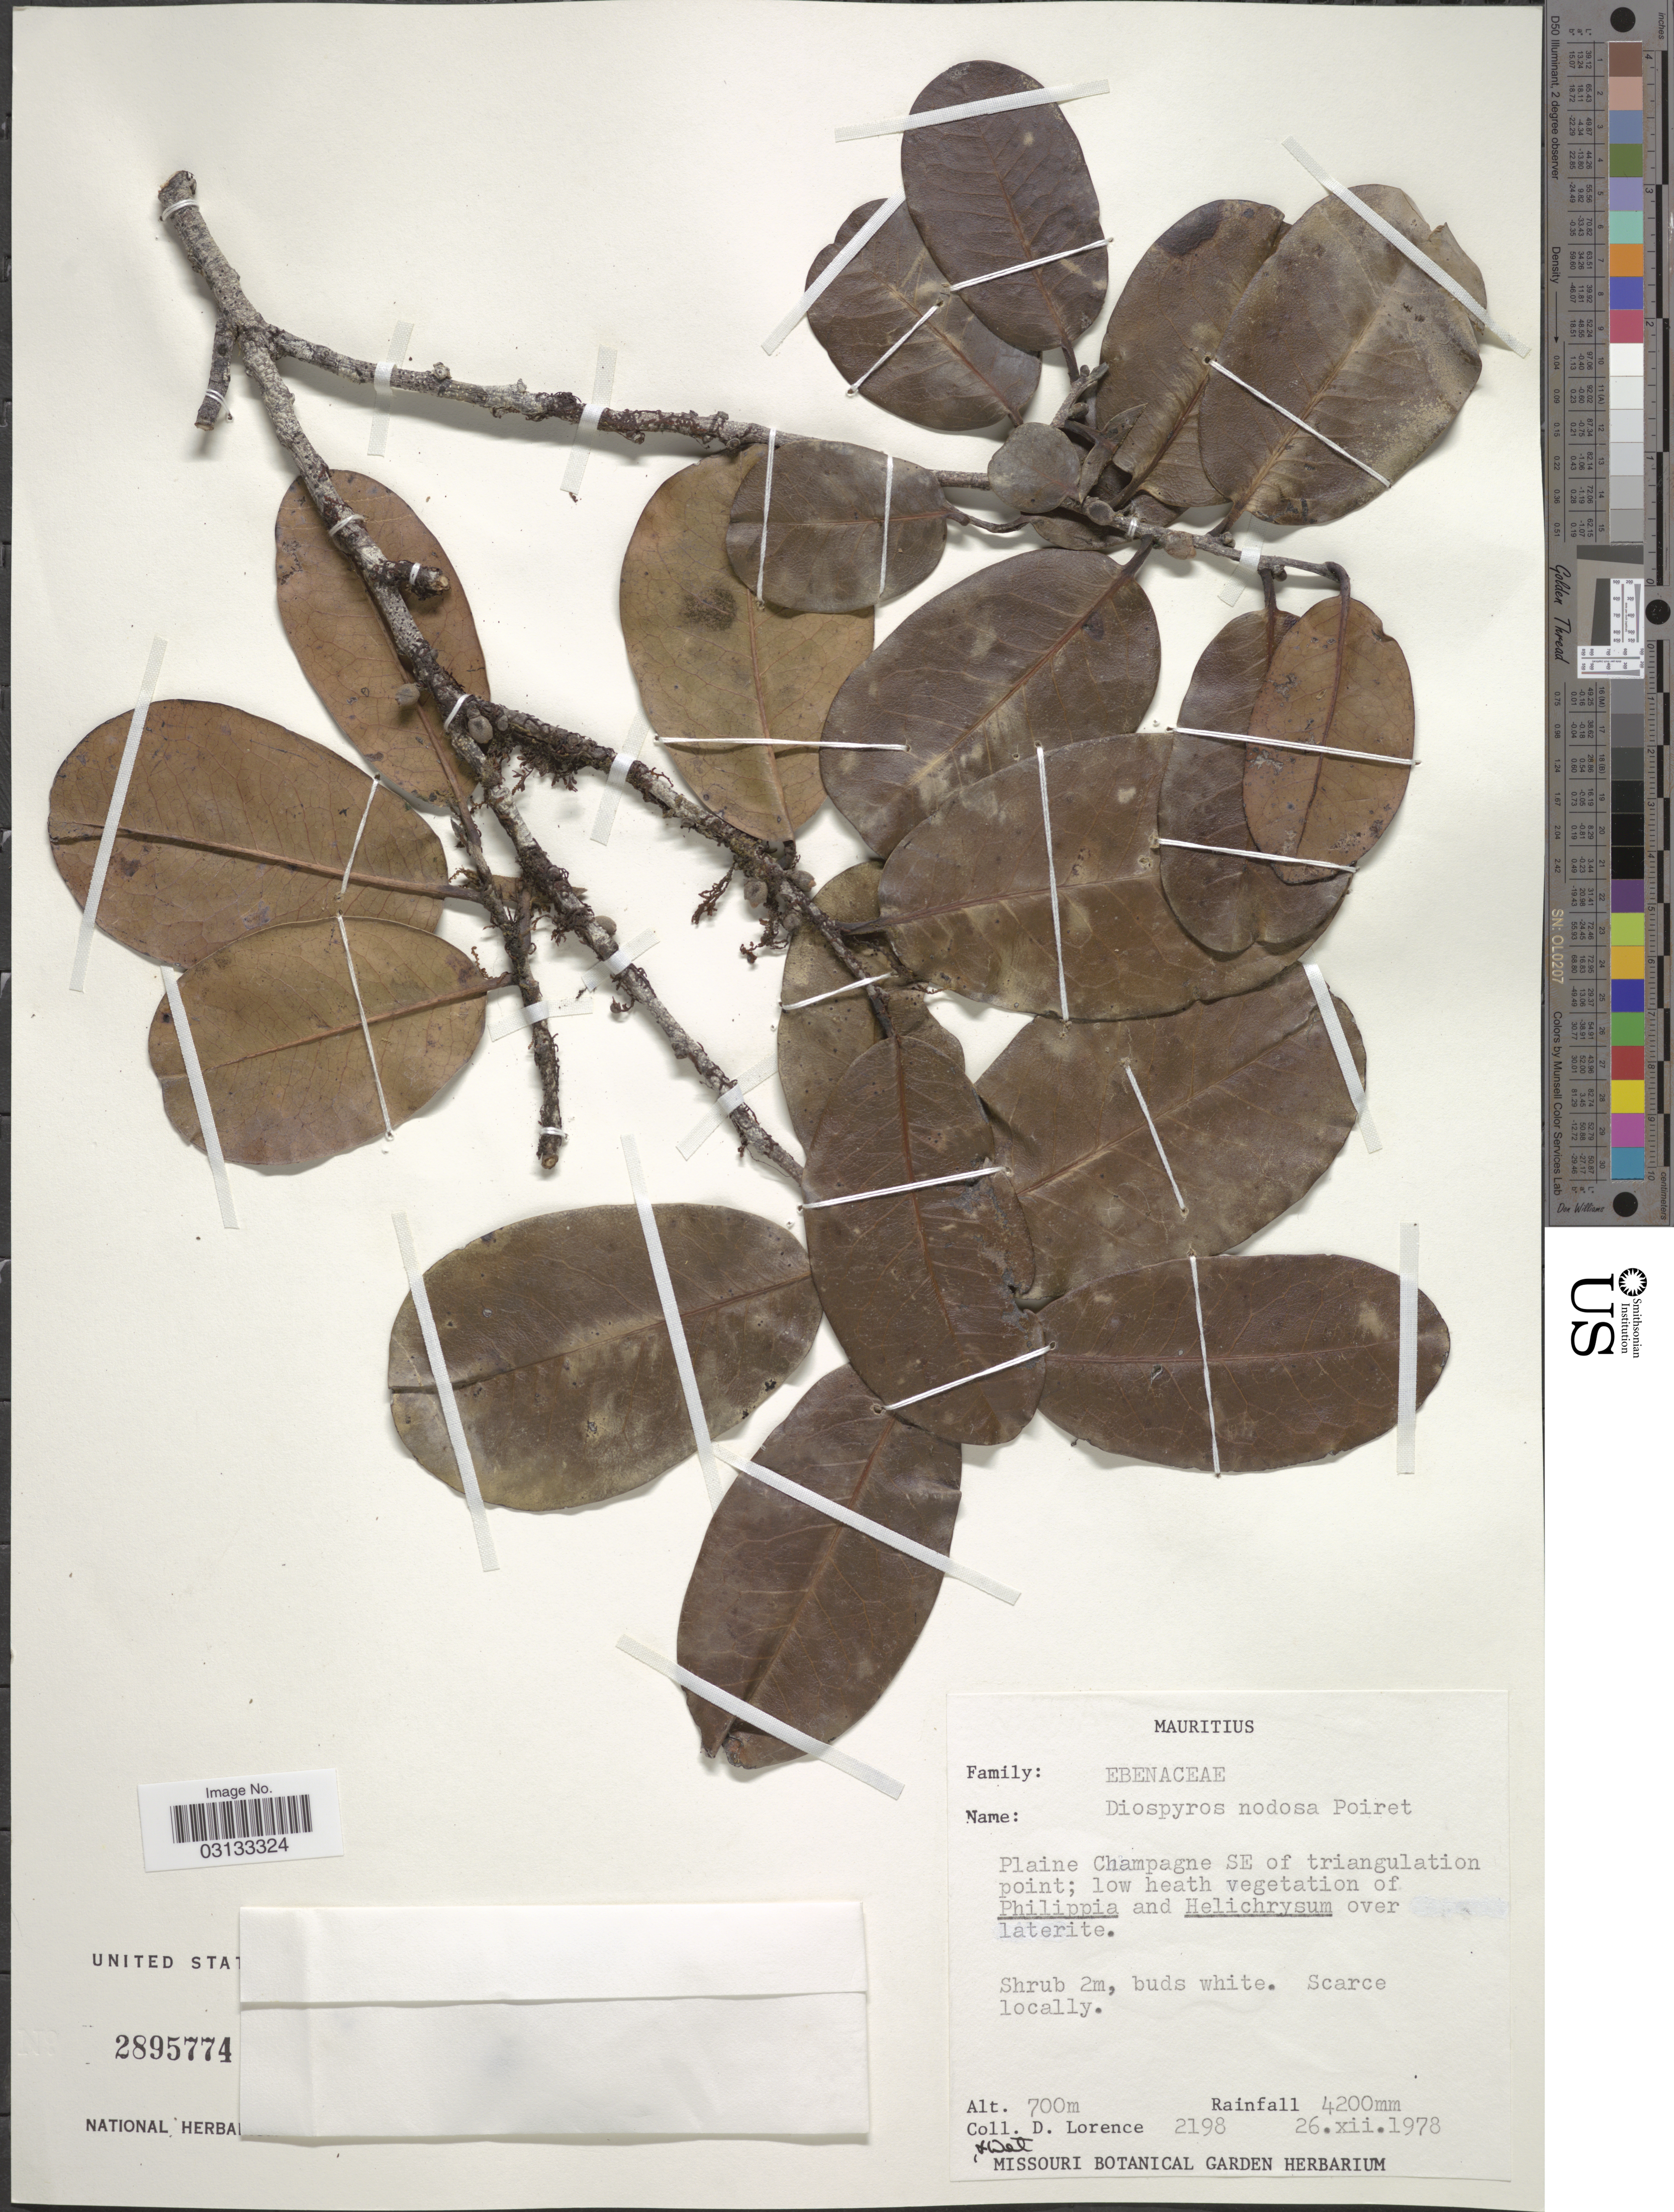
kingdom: Plantae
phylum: Tracheophyta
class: Magnoliopsida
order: Ericales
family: Ebenaceae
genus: Diospyros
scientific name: Diospyros nodosa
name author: Poir.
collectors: D. Lorence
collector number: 2198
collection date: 1978-12-26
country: Mauritius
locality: Plaine Champagne SE of triangulation point.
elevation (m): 700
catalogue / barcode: US 2895774